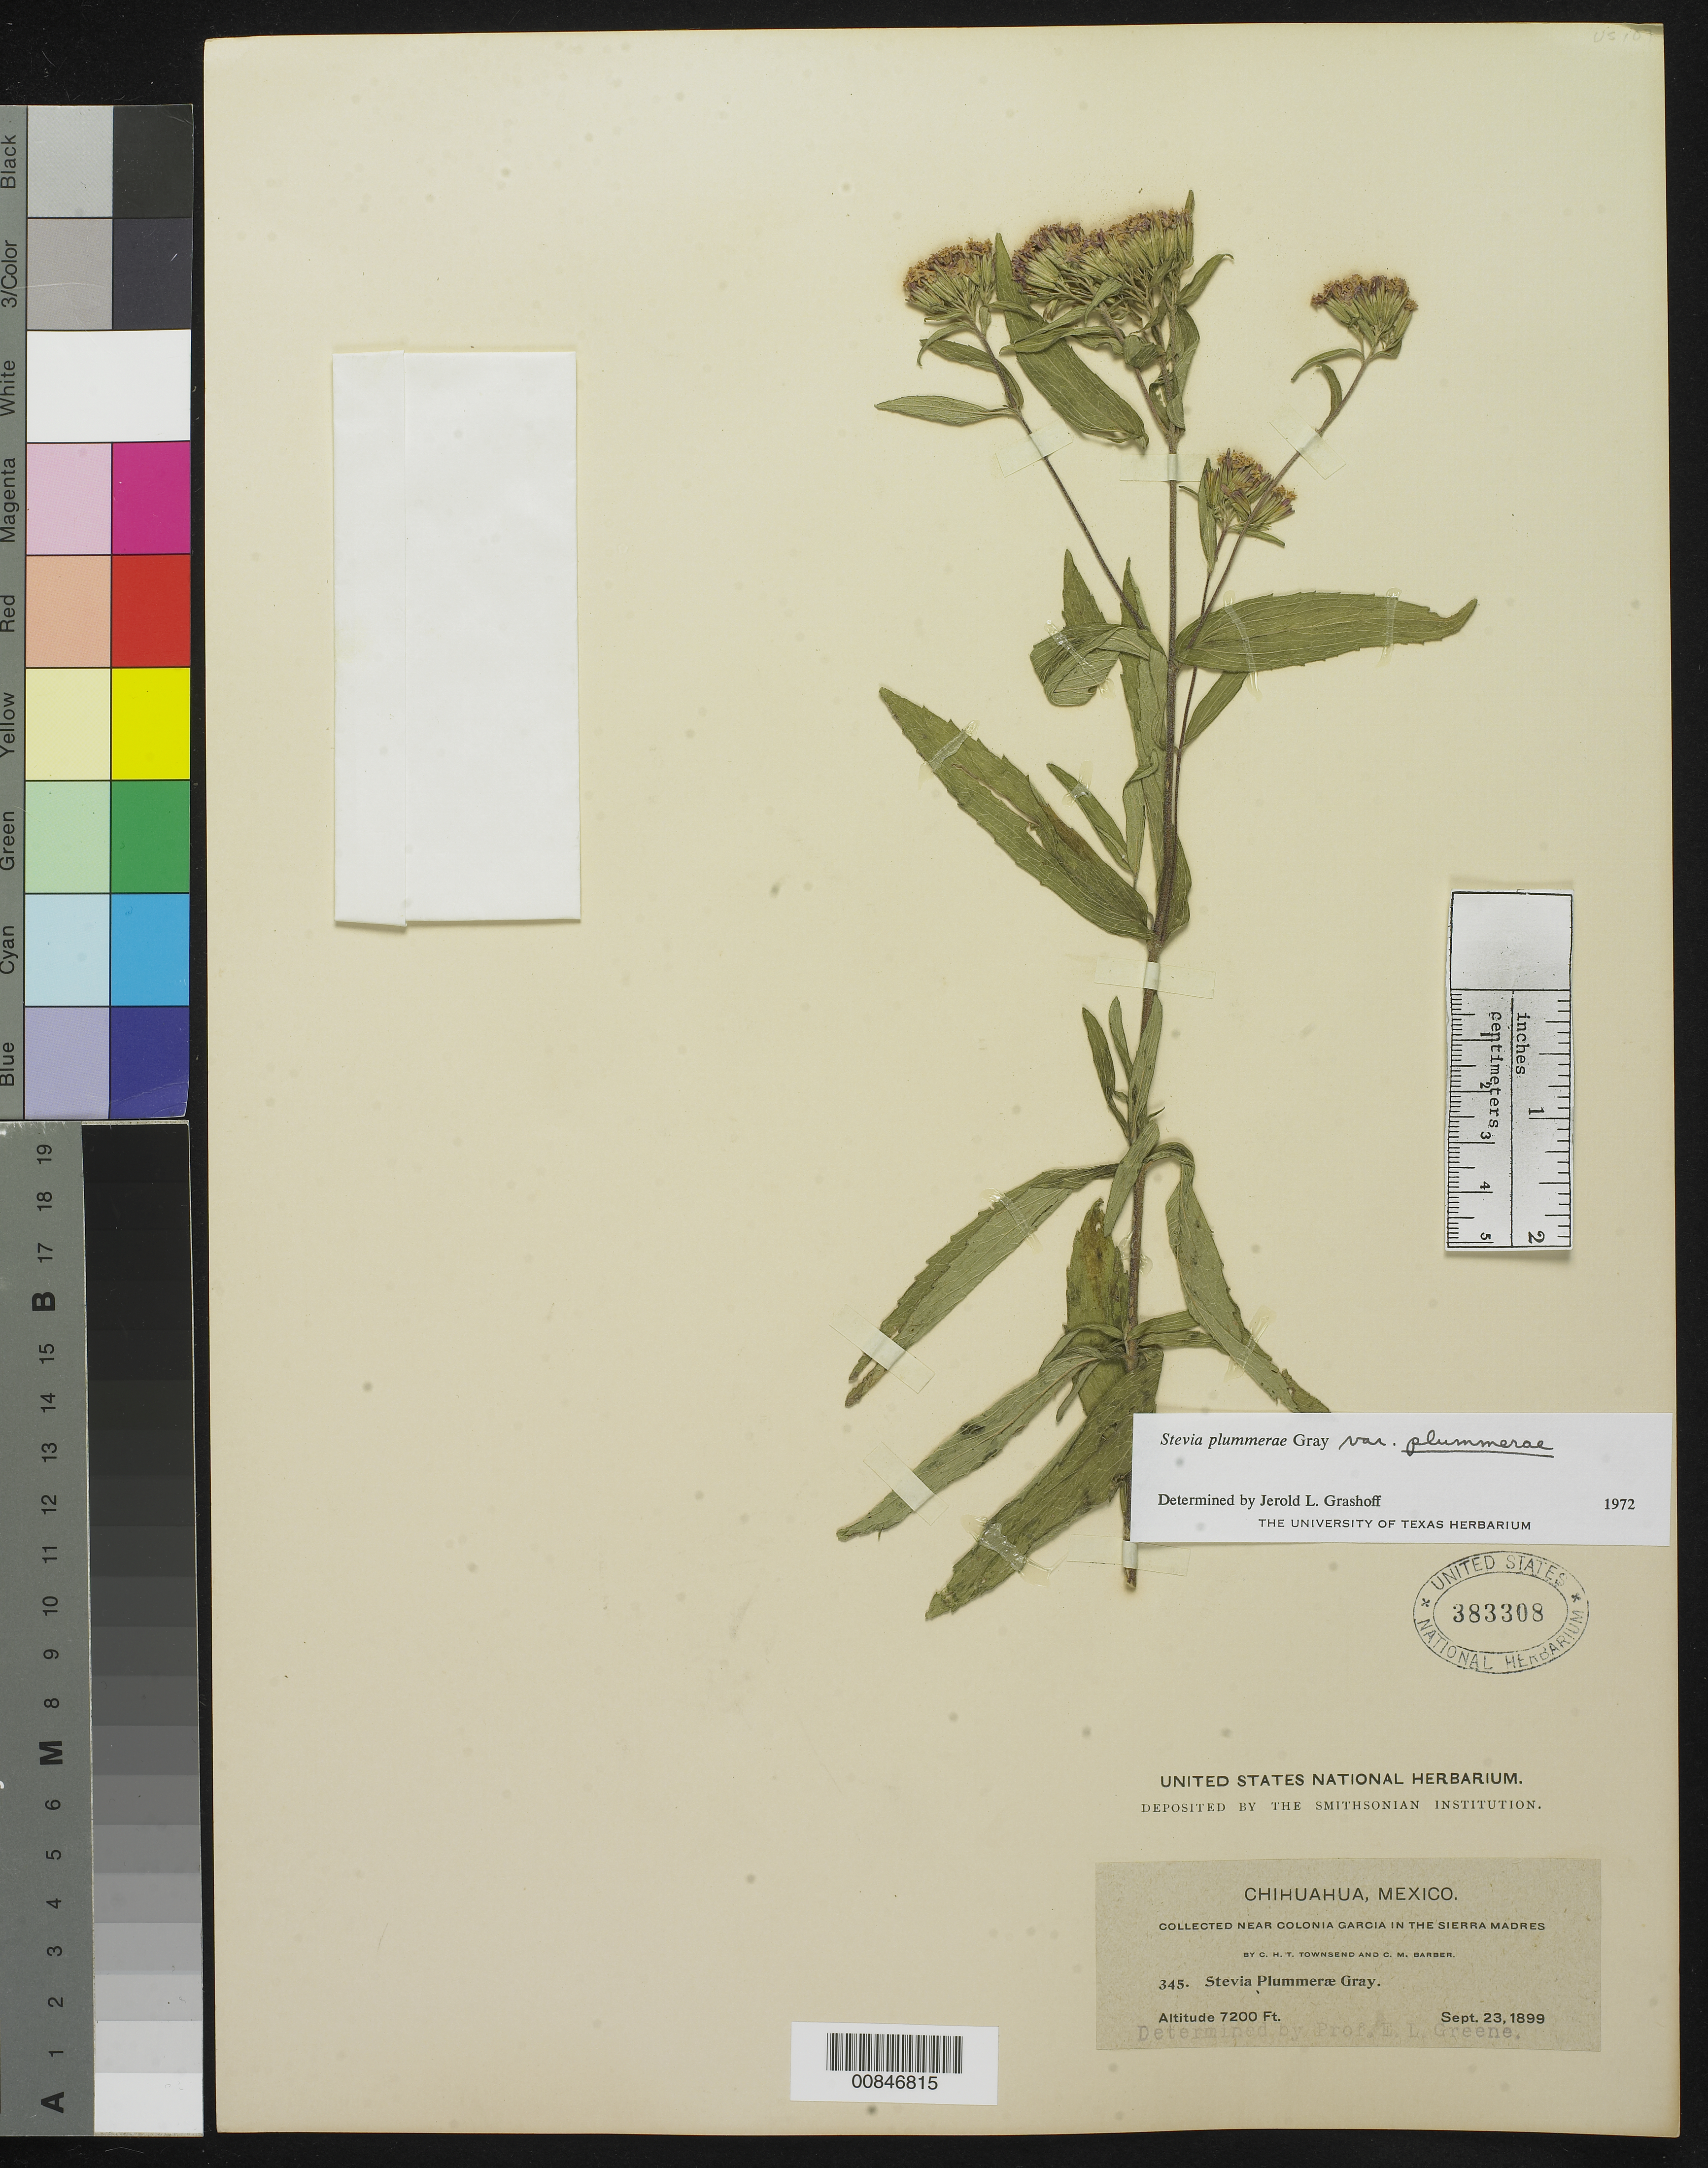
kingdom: Plantae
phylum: Tracheophyta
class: Magnoliopsida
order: Asterales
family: Asteraceae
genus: Stevia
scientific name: Stevia plummerae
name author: A. Gray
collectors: C. H. T. Townsend & C. Barber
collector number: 345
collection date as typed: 23 Sep 1899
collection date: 1899-09-23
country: Mexico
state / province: Chihuahua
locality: Near Colonia García in the Sierra Madre, Chihuahua.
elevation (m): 2195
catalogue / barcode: US 383308